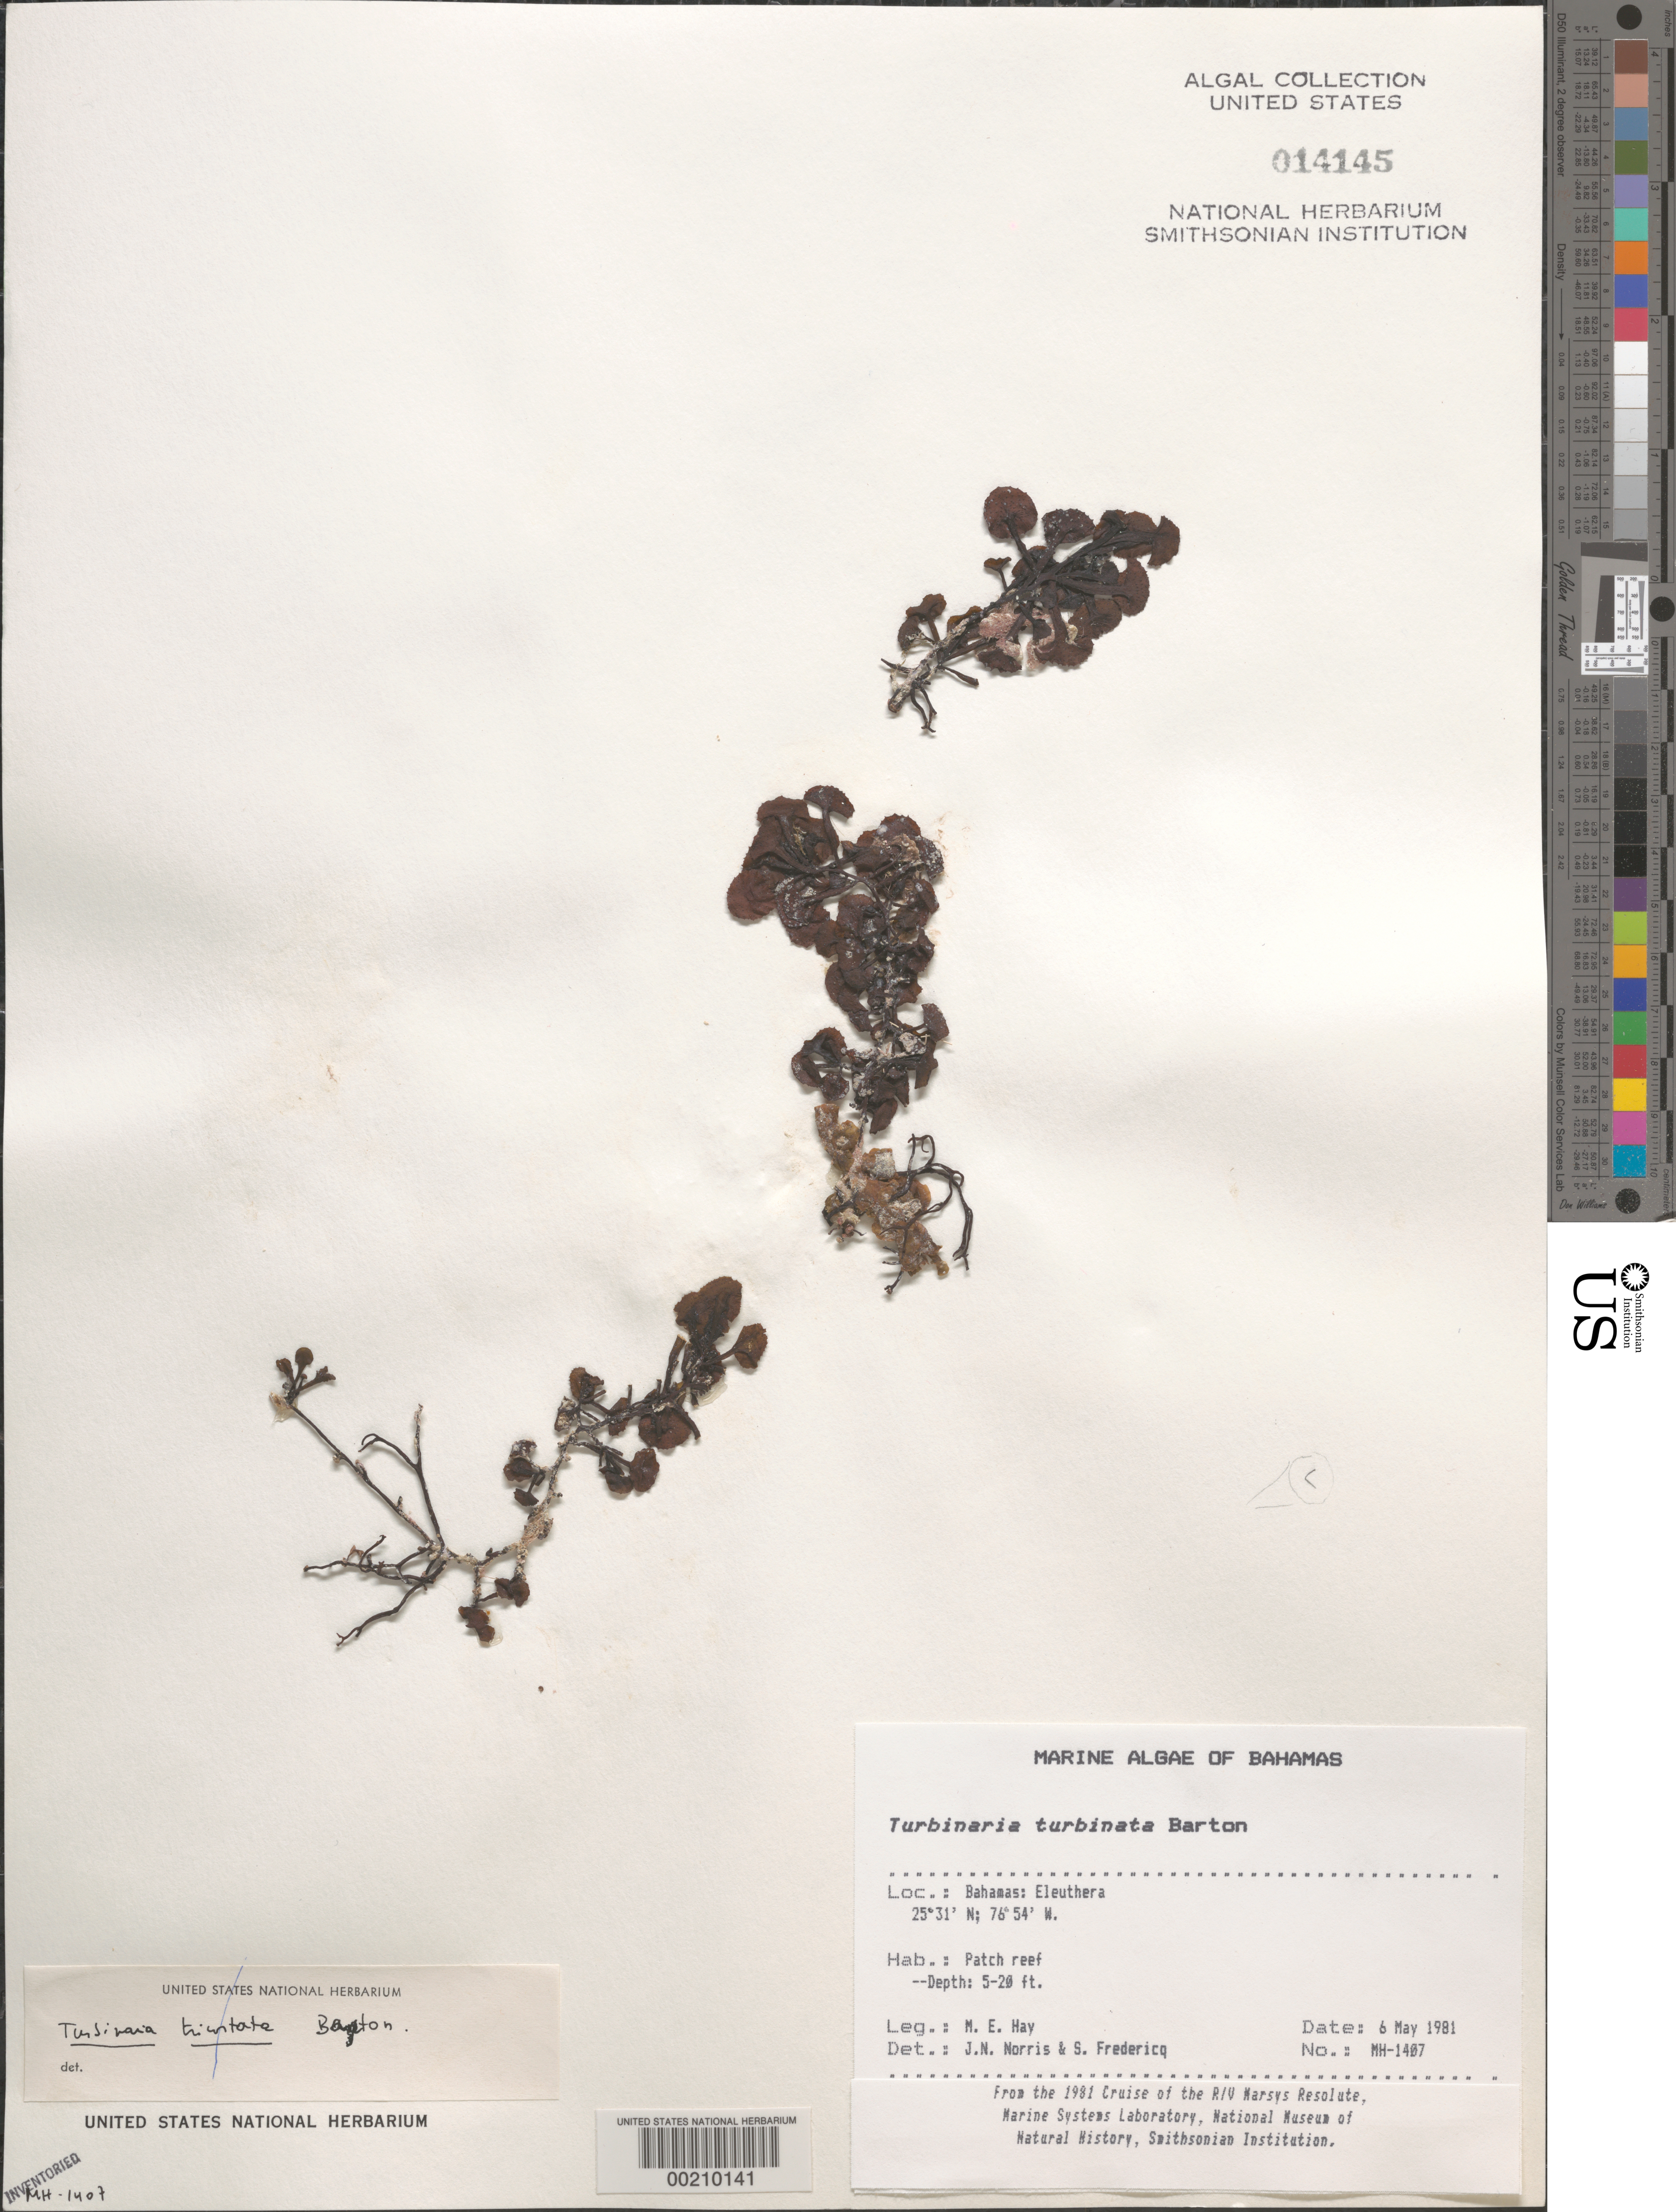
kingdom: Chromista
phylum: Ochrophyta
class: Phaeophyceae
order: Fucales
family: Sargassaceae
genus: Turbinaria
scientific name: Turbinaria turbinata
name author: (L.) Kuntze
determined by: Norris, J. N.; Fredericq, S.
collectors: M. E. Hay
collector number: MEH-1407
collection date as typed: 06 May 1981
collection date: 1981-05-06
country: Bahamas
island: Eleuthera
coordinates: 23 31' N, 76 54' W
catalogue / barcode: US 14145